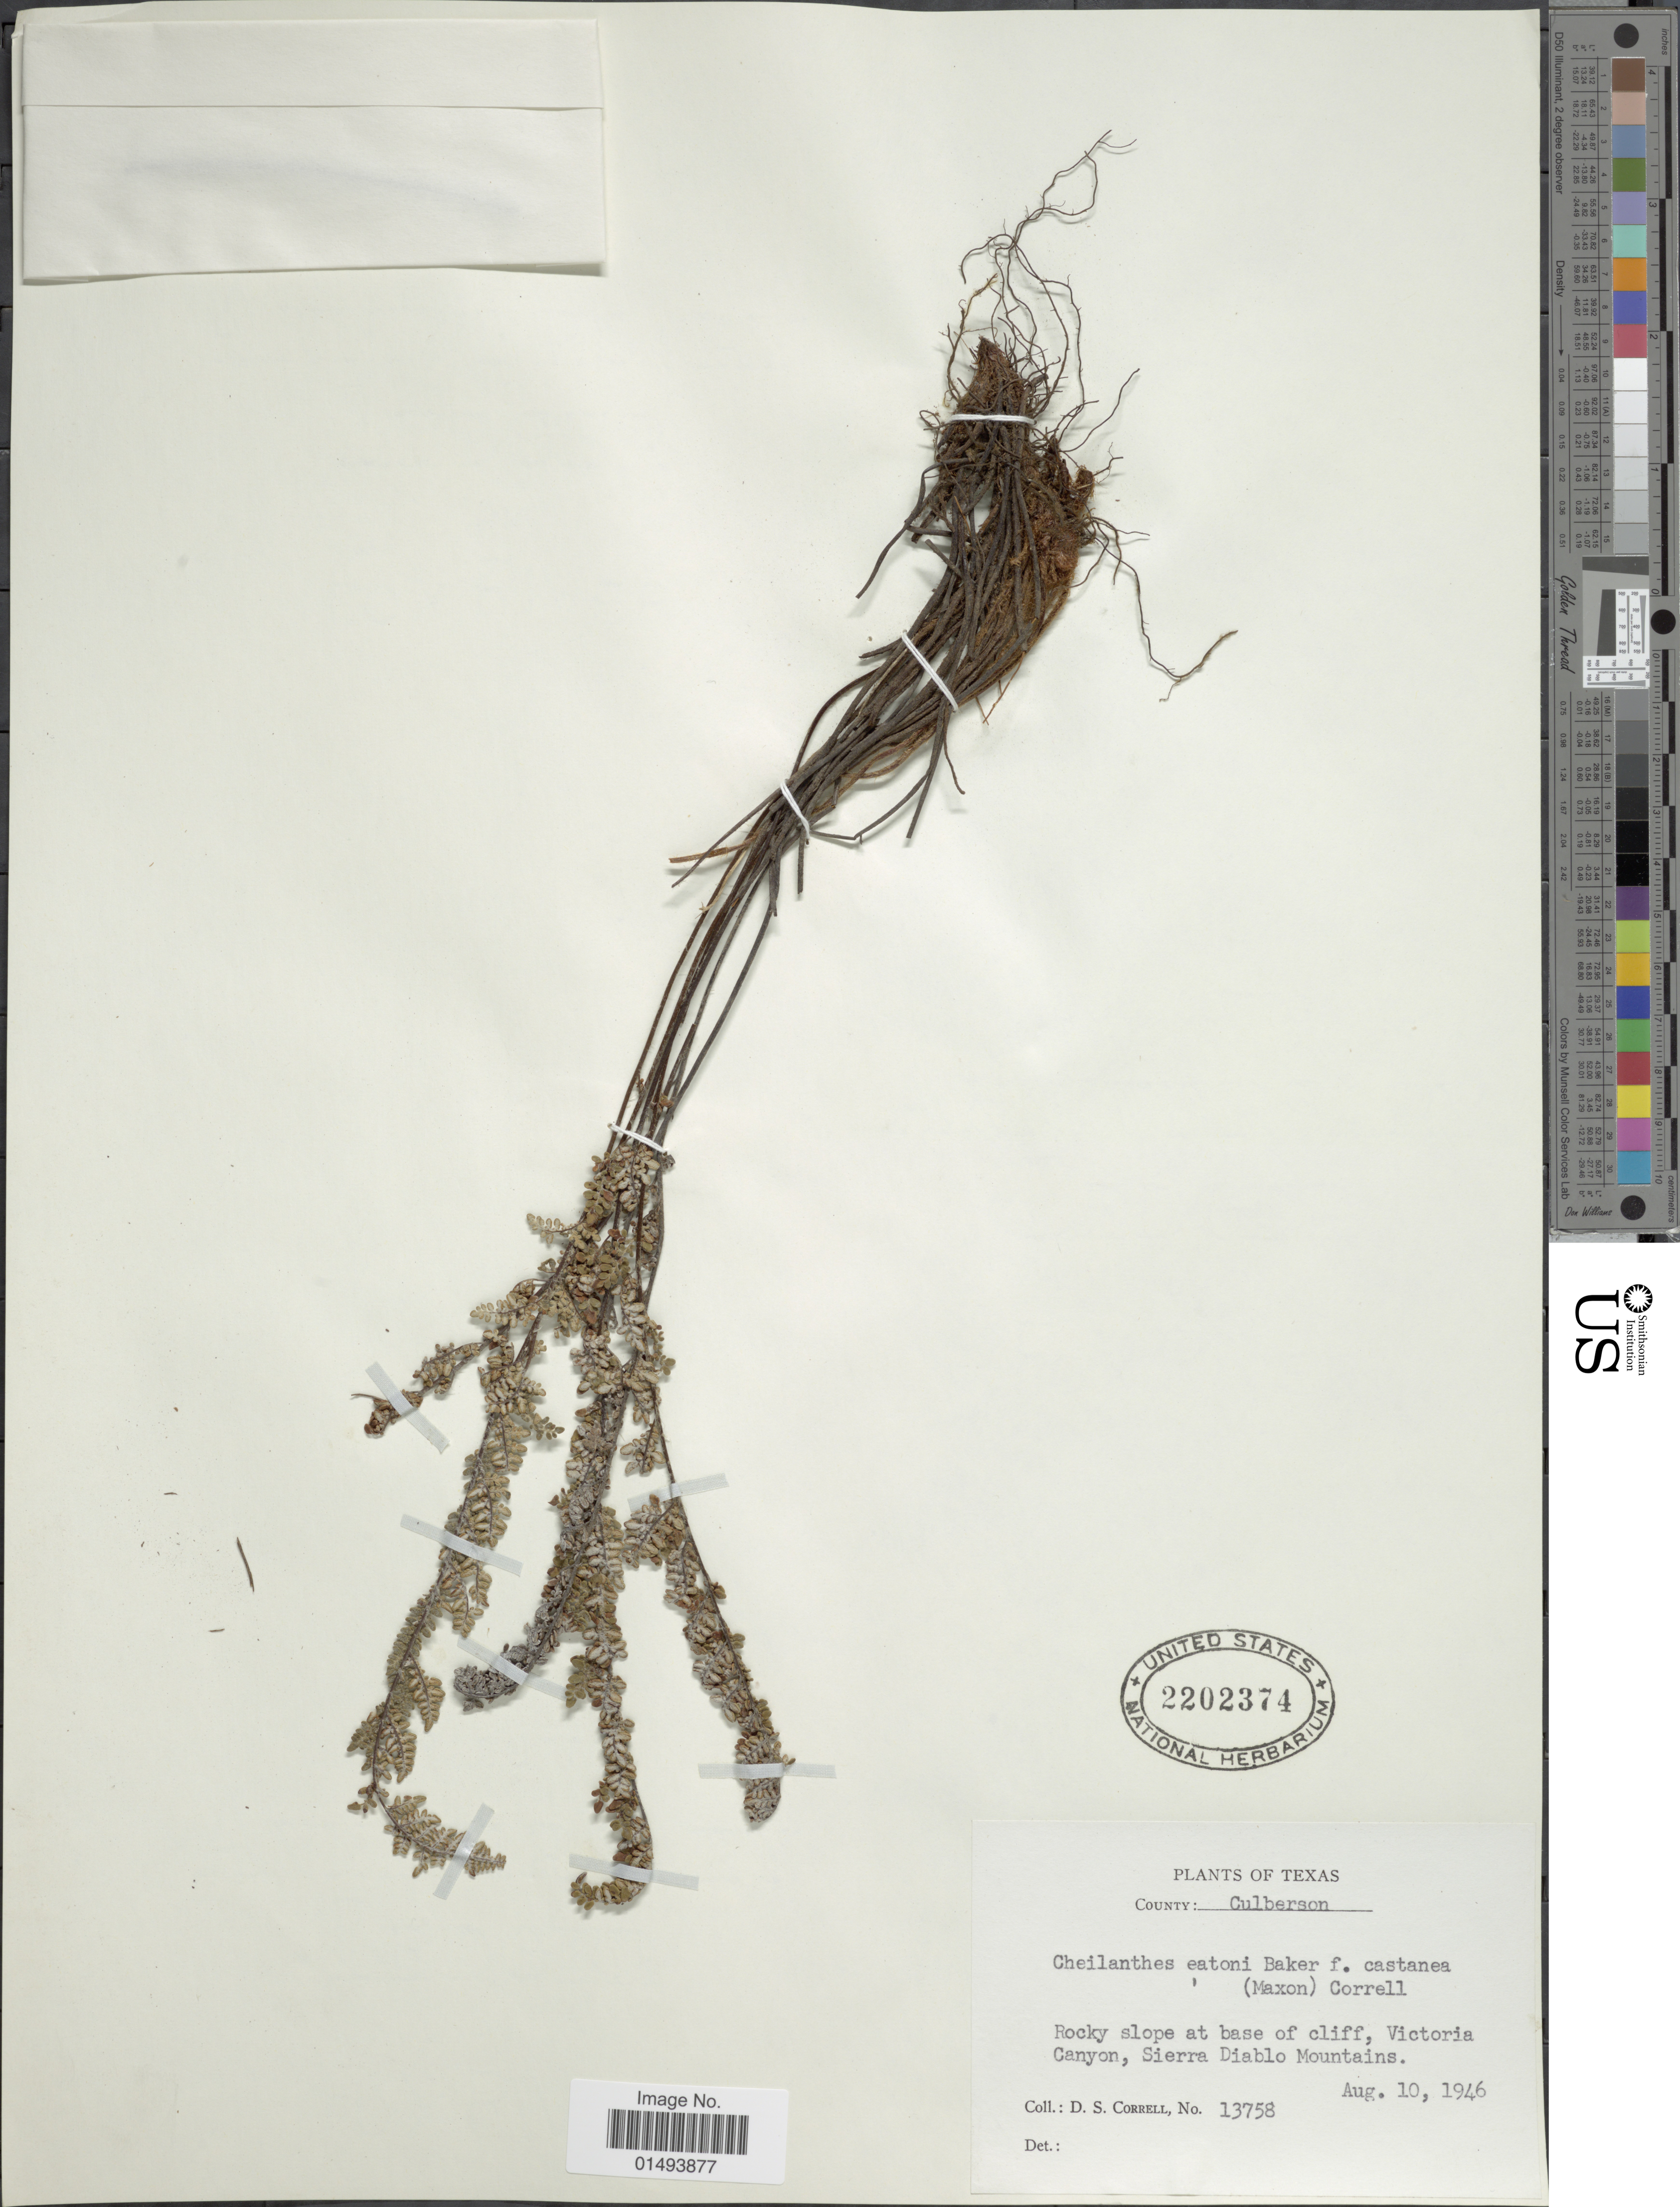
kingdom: Plantae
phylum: Tracheophyta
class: Polypodiopsida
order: Polypodiales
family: Pteridaceae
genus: Myriopteris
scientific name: Myriopteris rufa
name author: Fée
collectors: D. S. Correll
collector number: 13758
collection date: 1946-08-10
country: United States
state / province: Texas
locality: Plants of Texas, County Culberson, Rocky slope at base of Cliff, Victoria Canyon, Sierra Diablo Mountains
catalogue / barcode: US 2202374